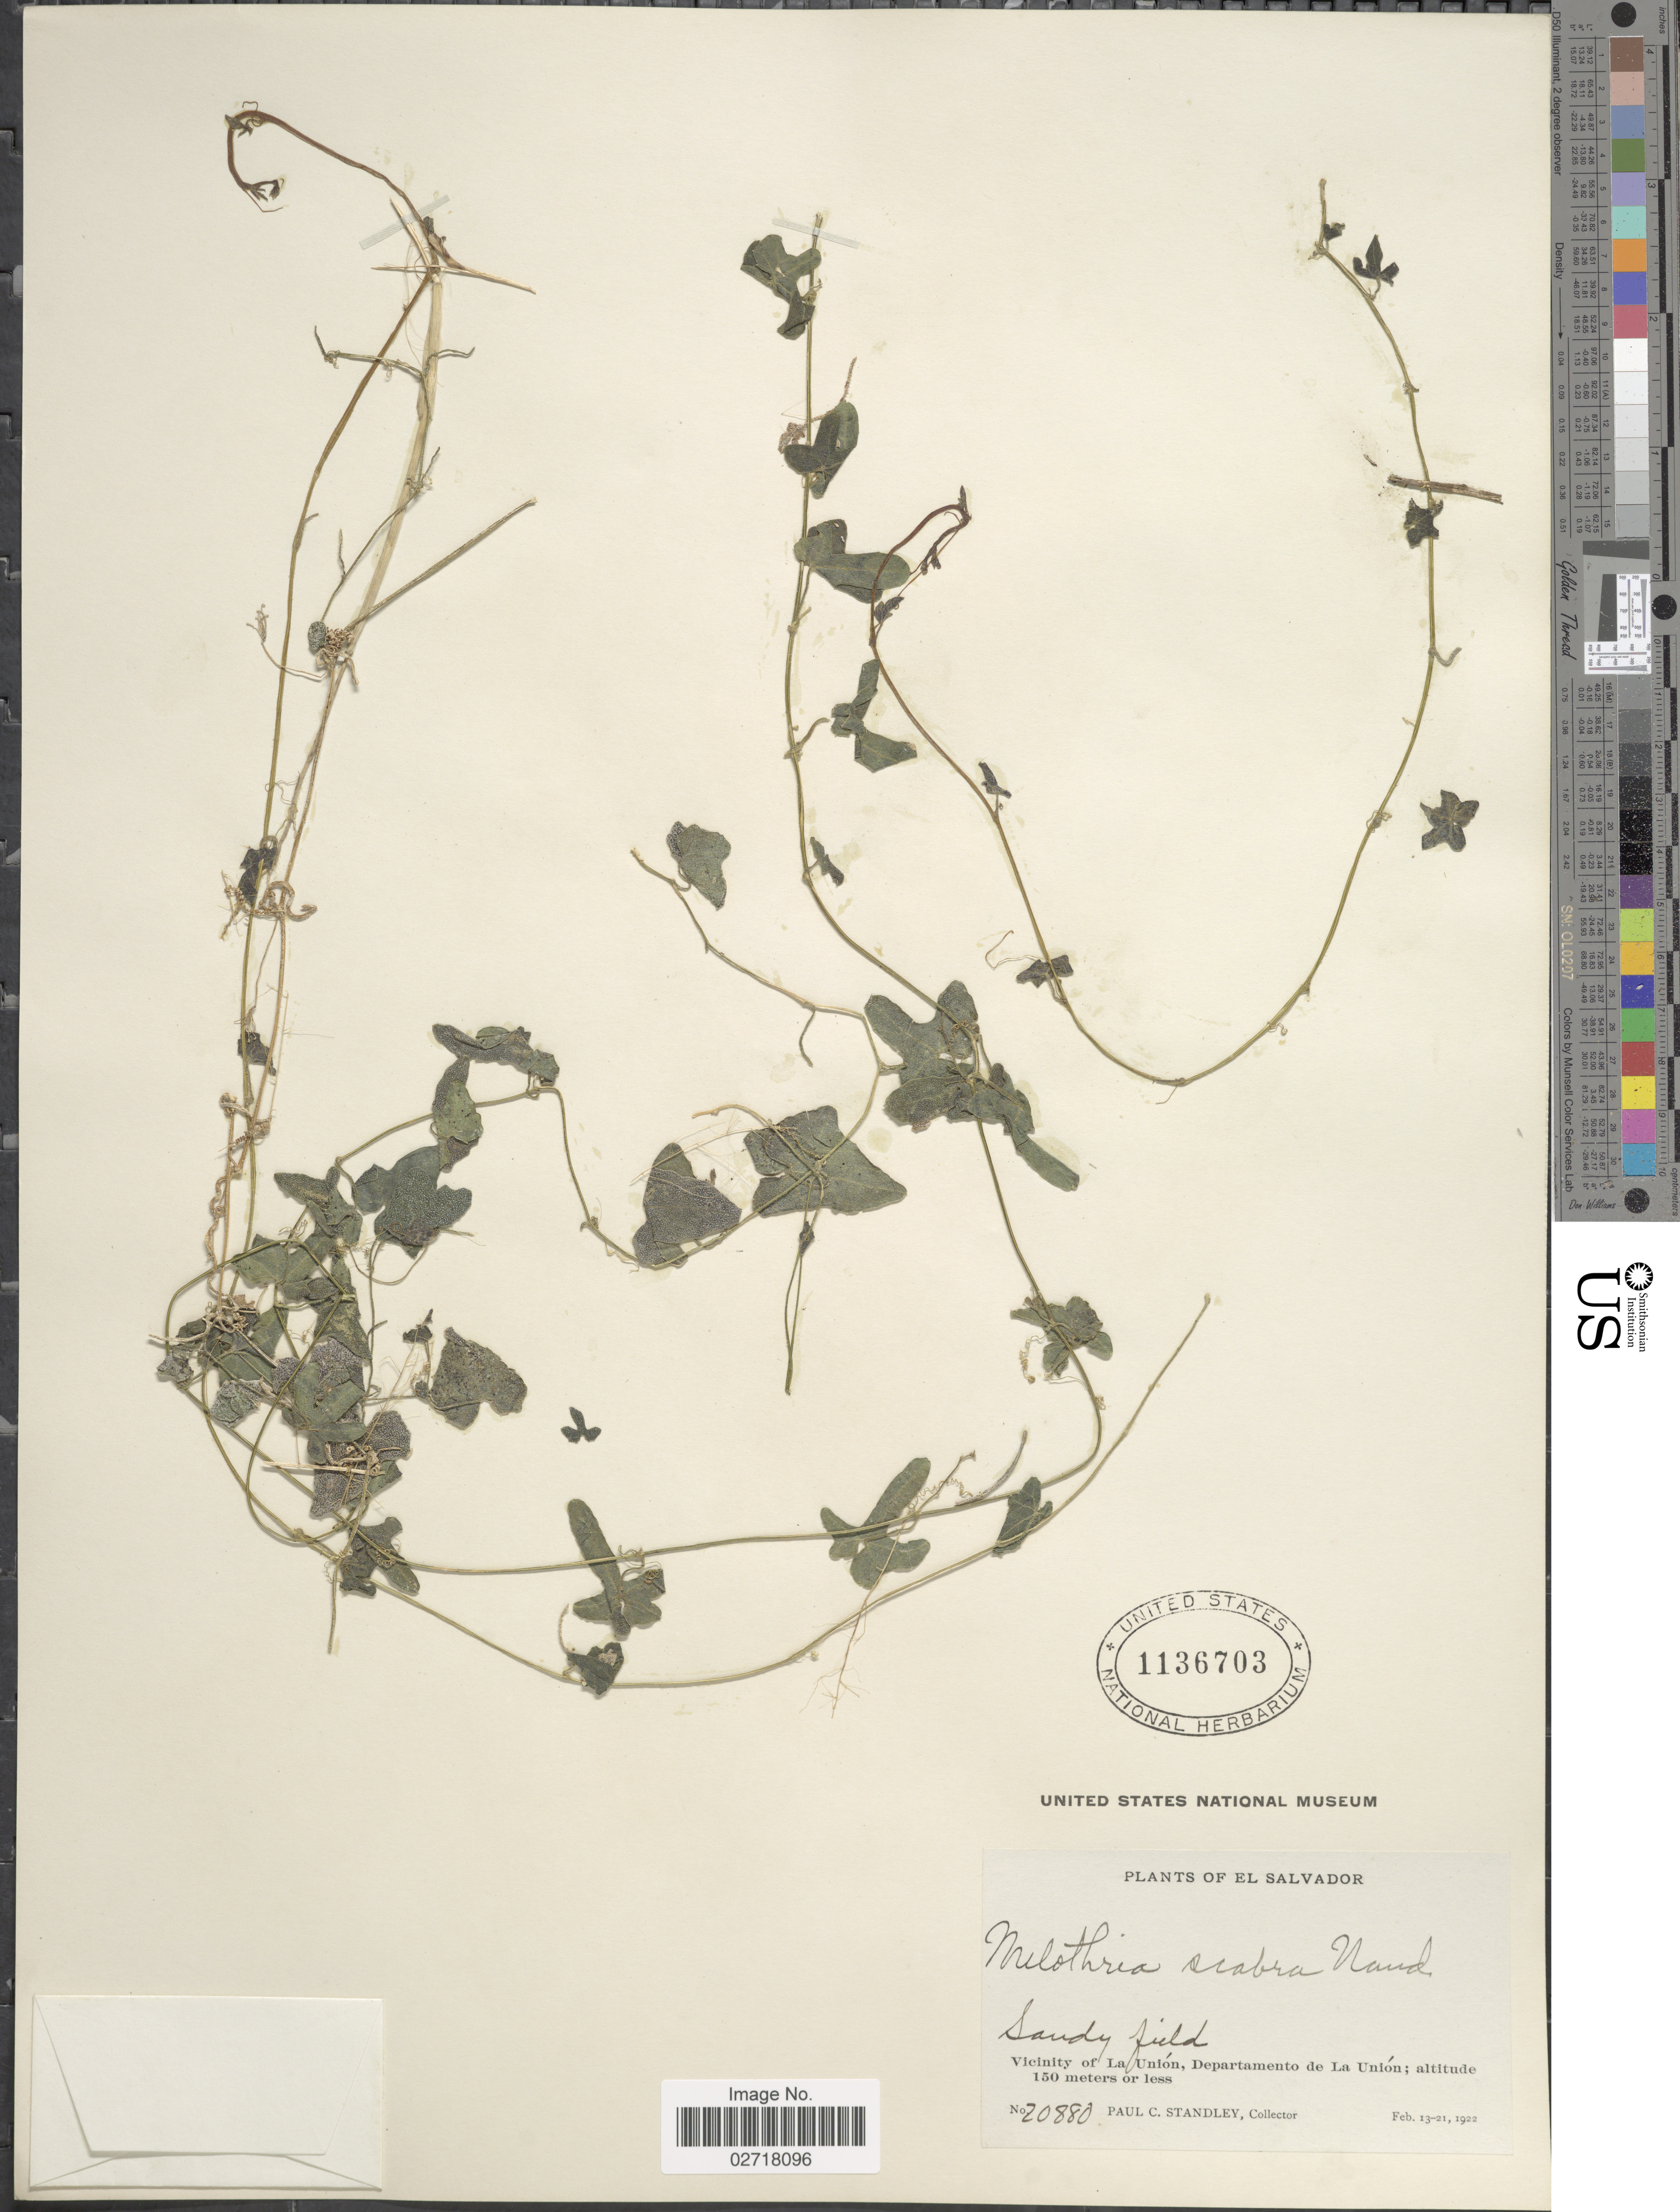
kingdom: Plantae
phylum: Tracheophyta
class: Magnoliopsida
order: Cucurbitales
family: Cucurbitaceae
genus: Melothria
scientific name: Melothria scabra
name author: Naudin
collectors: P. C. Standley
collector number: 20880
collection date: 1922-02-13/1922-02-21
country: El Salvador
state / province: La Union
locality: Vicinity of La Union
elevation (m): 150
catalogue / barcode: US 1136703